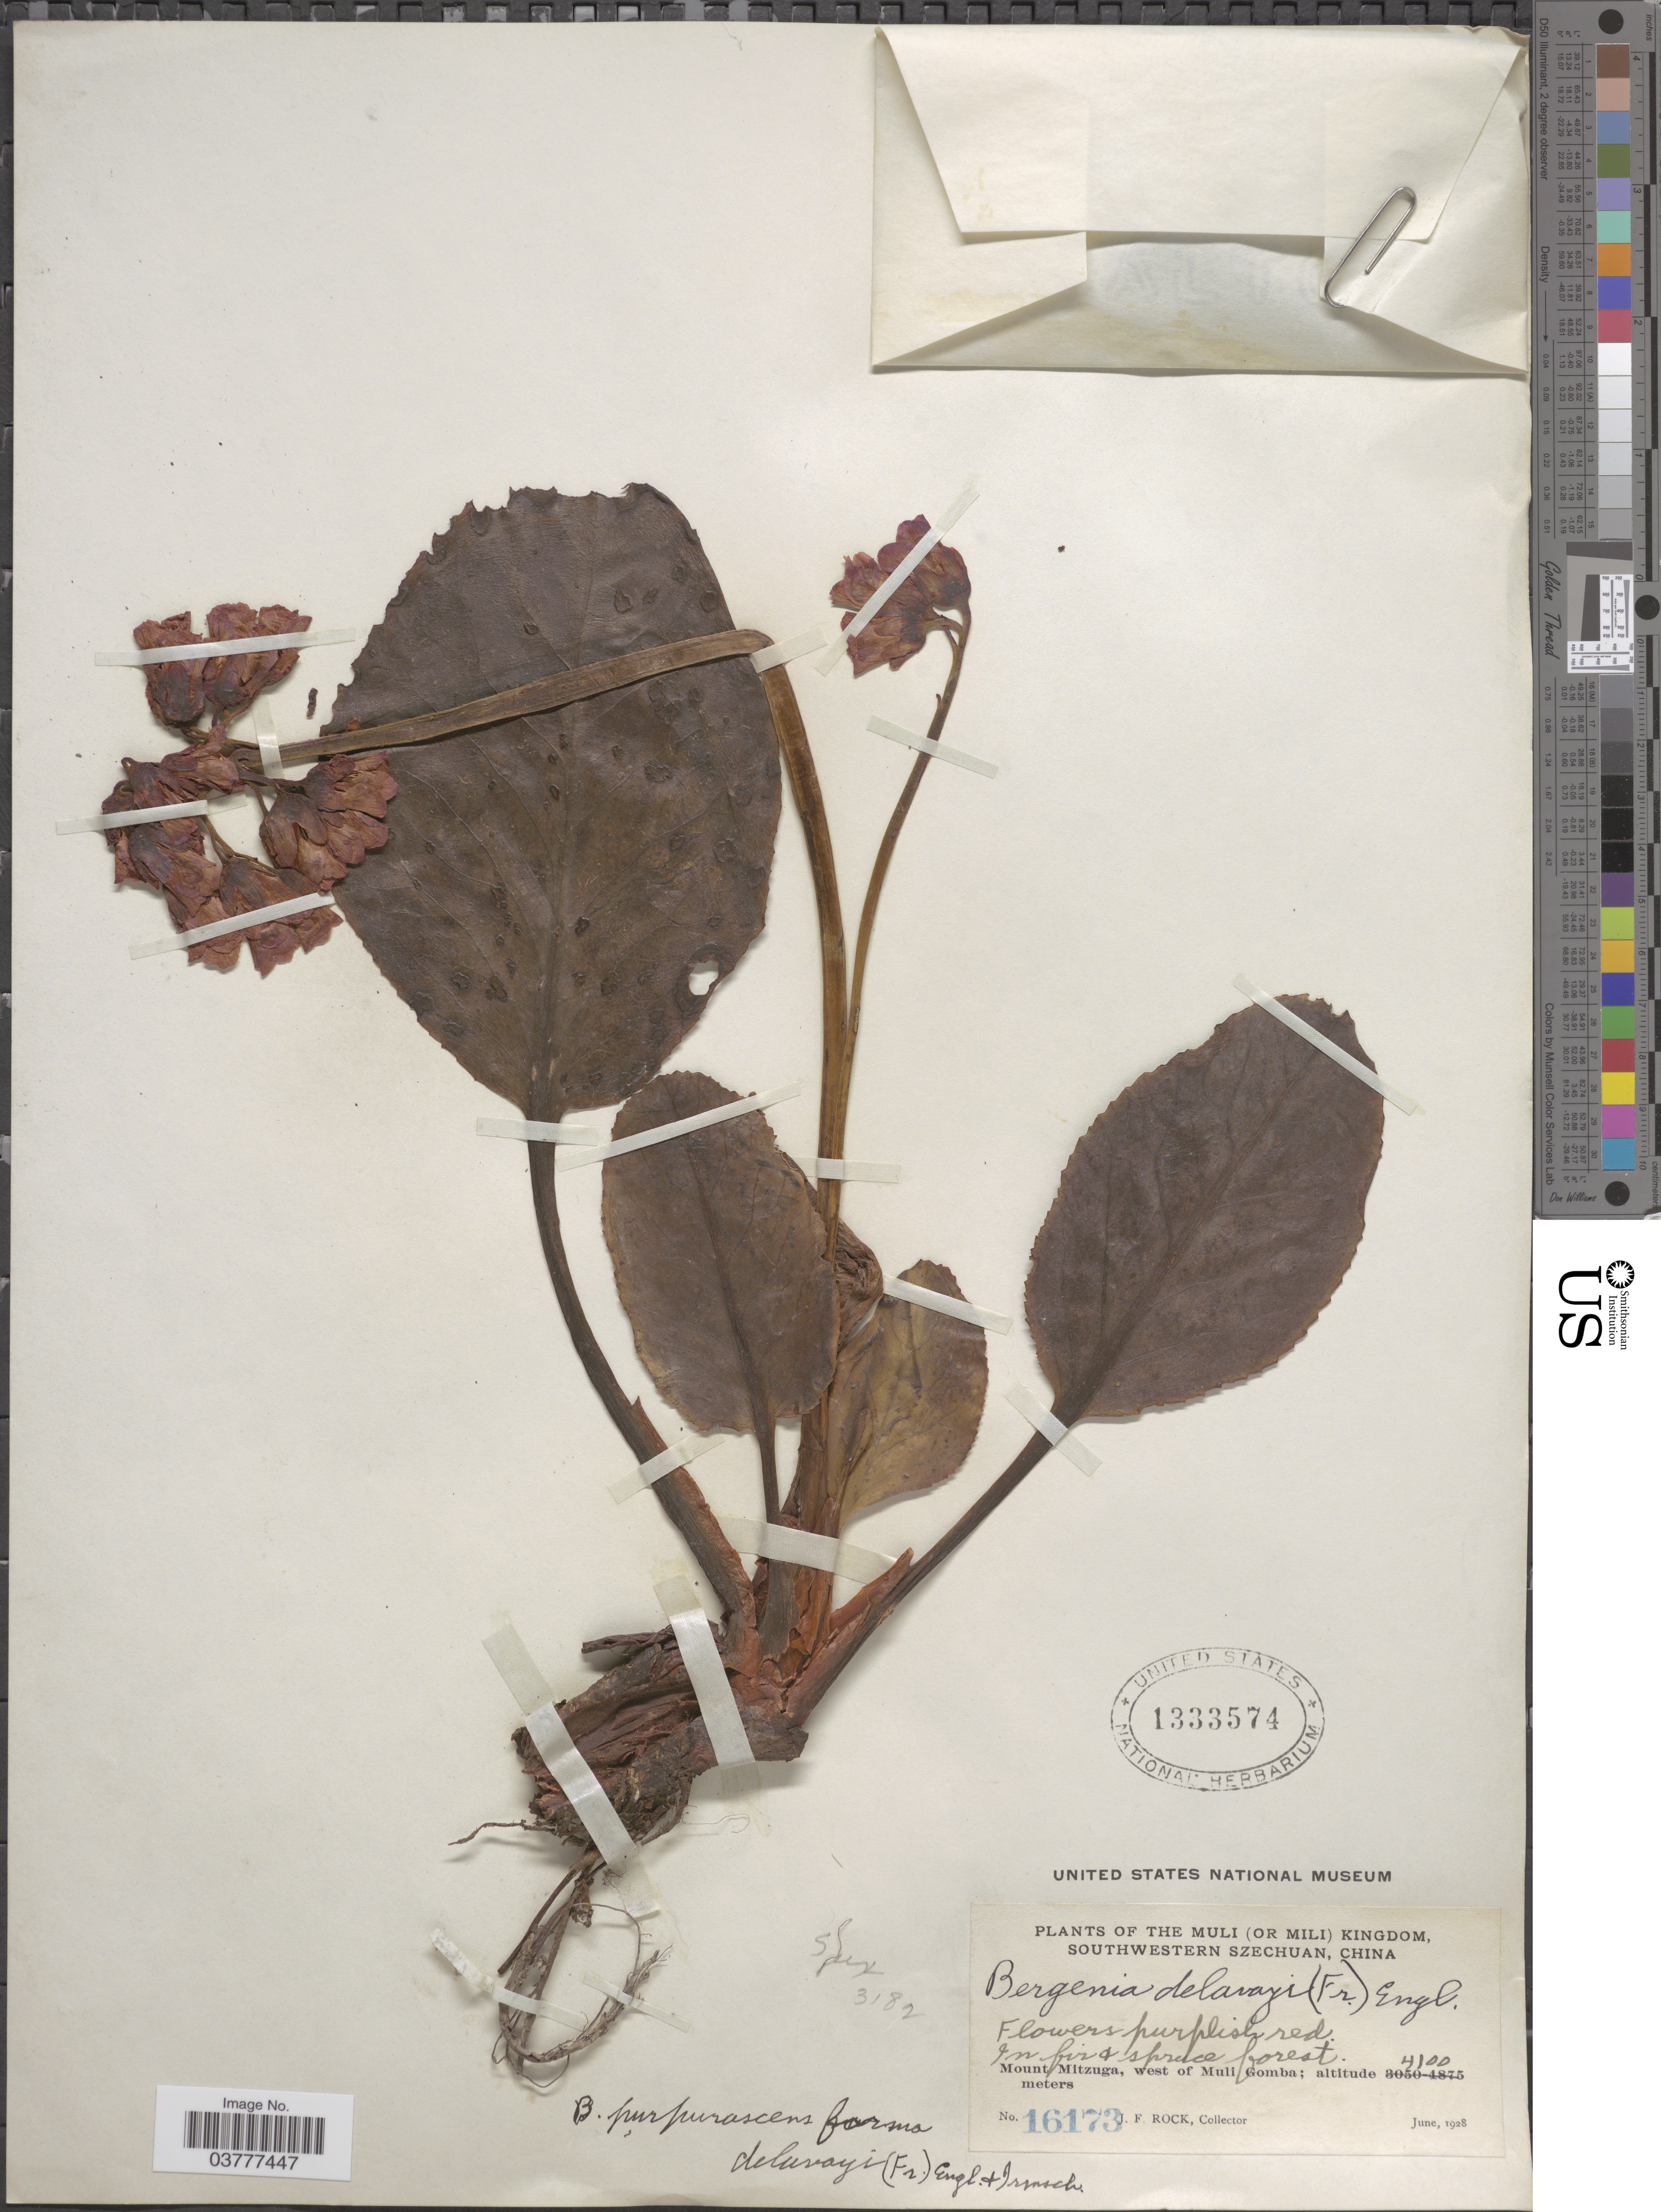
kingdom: Plantae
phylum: Tracheophyta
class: Magnoliopsida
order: Saxifragales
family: Saxifragaceae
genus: Bergenia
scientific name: Bergenia delavayi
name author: Engl.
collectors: J. Rock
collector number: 16173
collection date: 1928-06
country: China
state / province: Sichuan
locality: The Muli (or Mili) Kingdom, Southwestern Szechuan. Mount Mitzuga, west of Muli Gomba.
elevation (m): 4100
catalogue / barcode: US 1333574